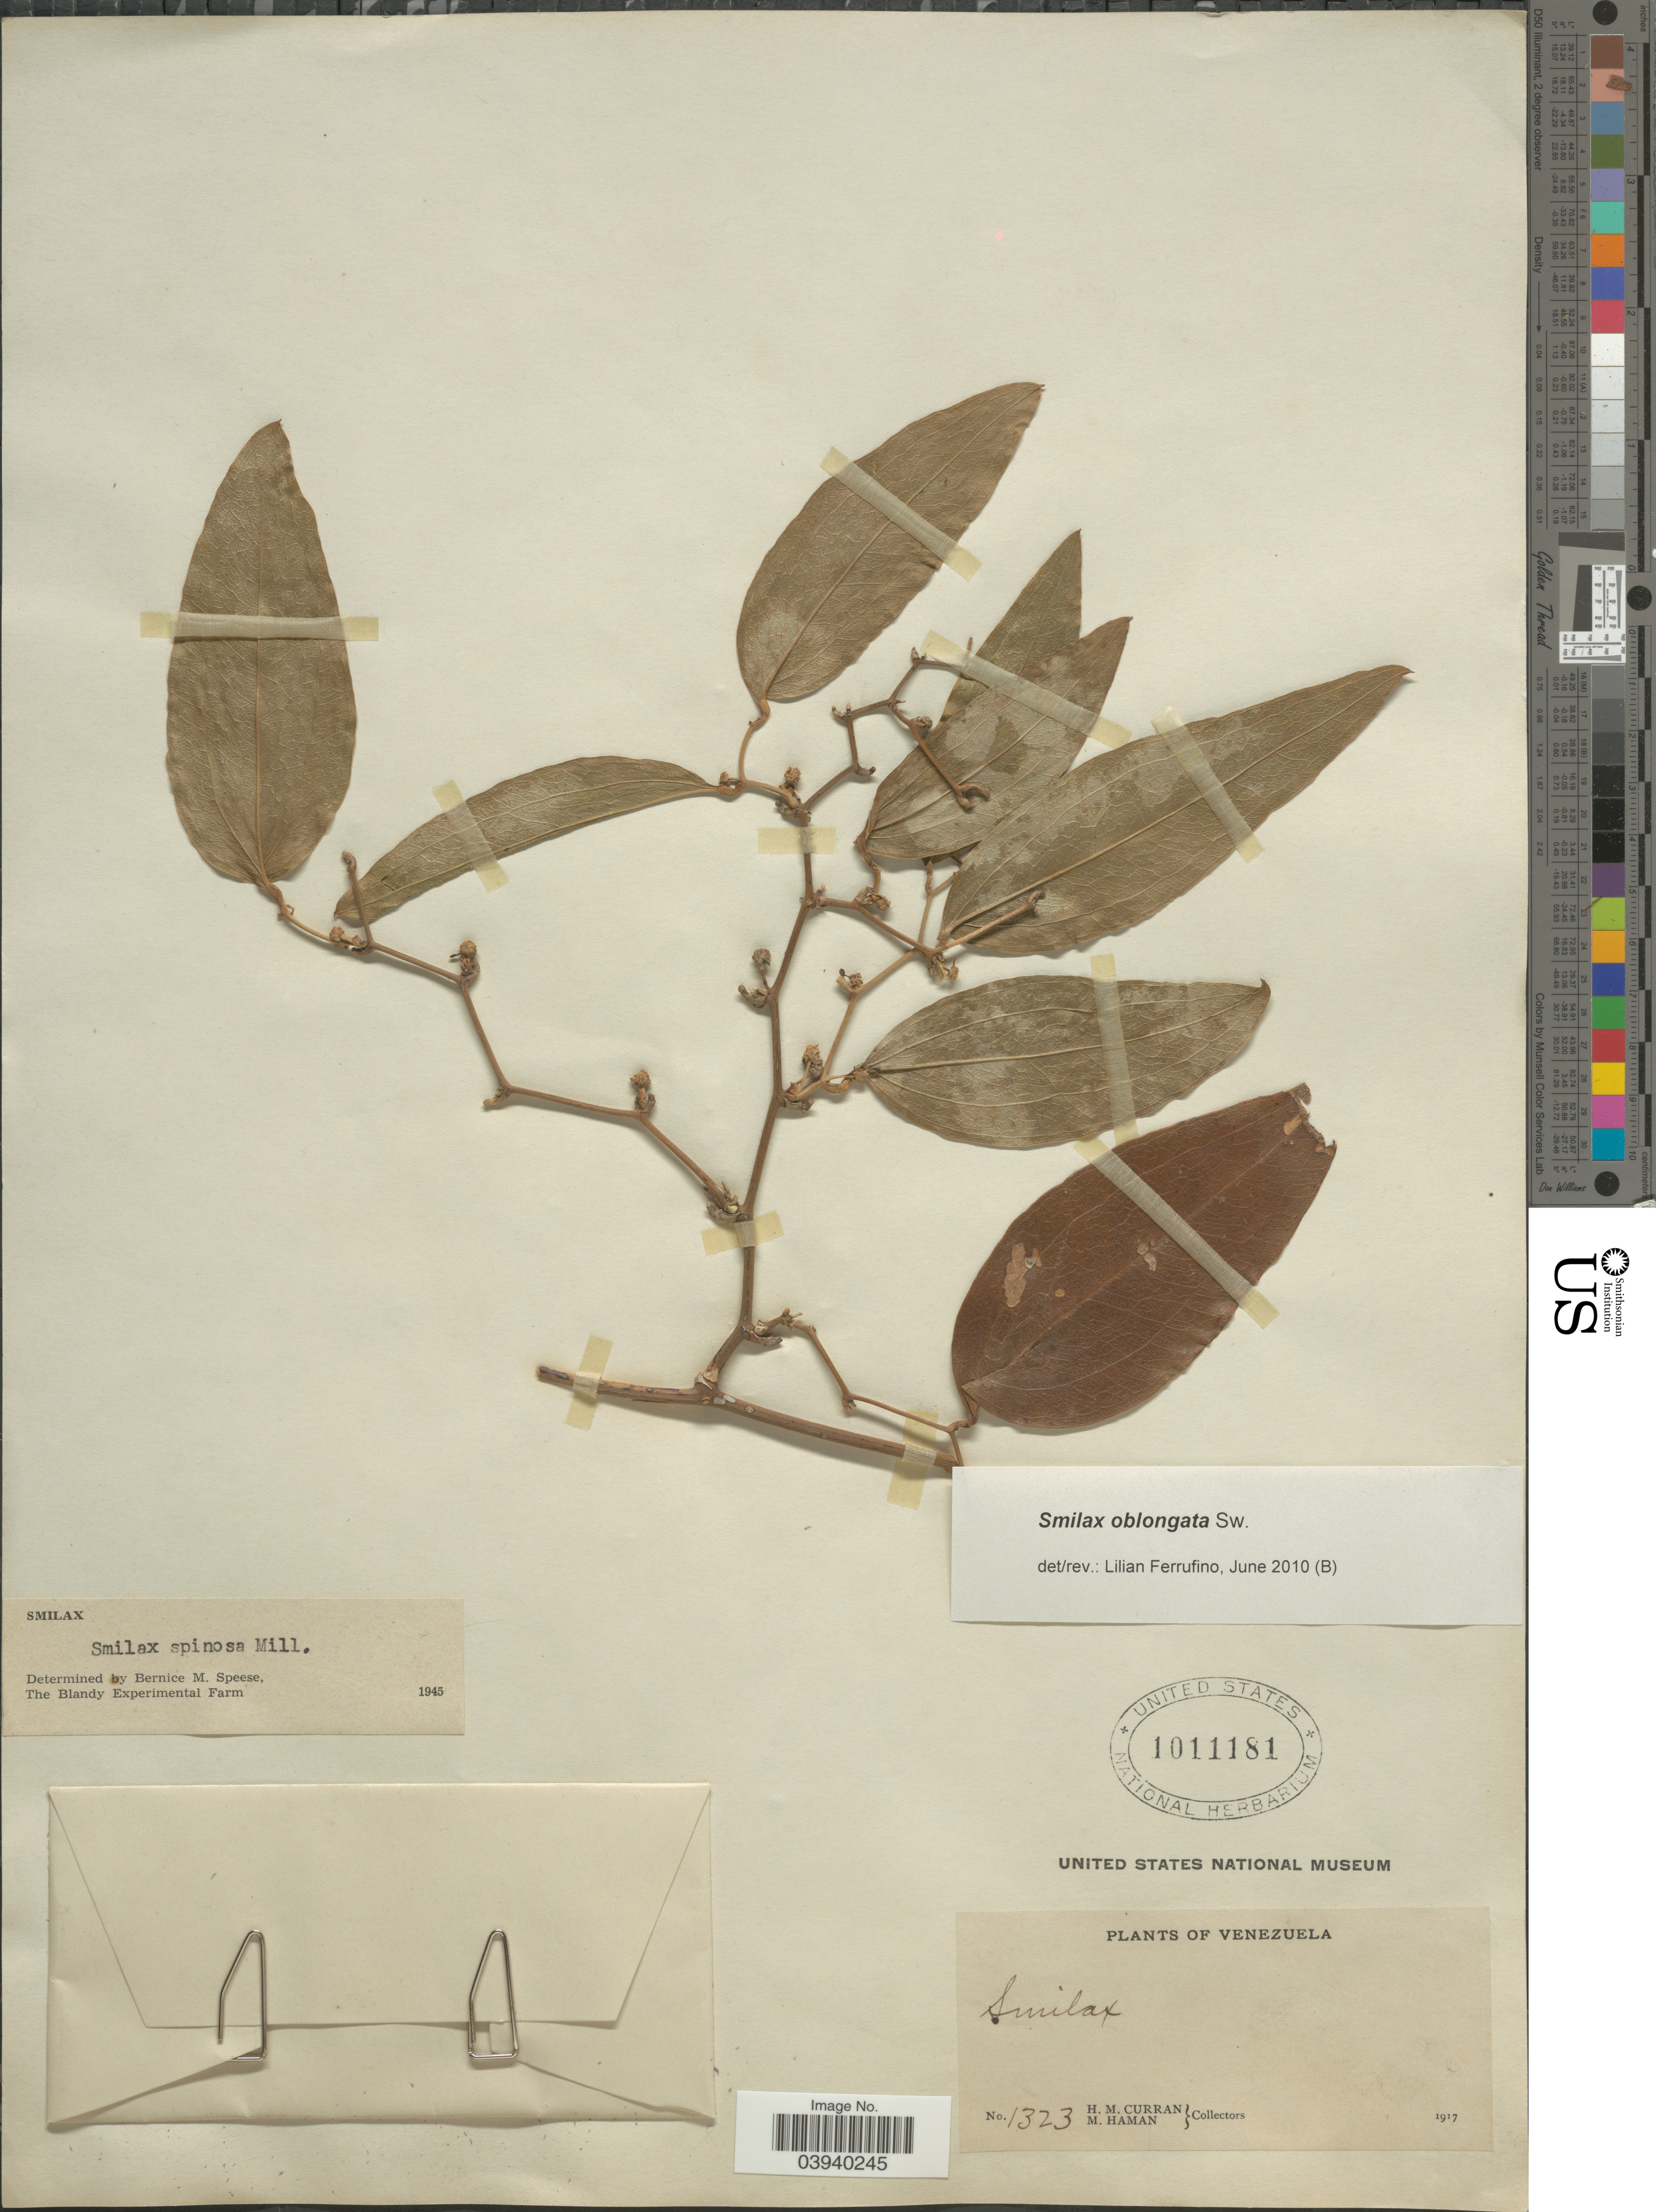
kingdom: Plantae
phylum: Tracheophyta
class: Liliopsida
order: Liliales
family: Smilacaceae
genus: Smilax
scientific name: Smilax oblongata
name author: Sw.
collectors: H. M. Curran & M. Haman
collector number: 1323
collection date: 1917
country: Venezuela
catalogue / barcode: US 1011181